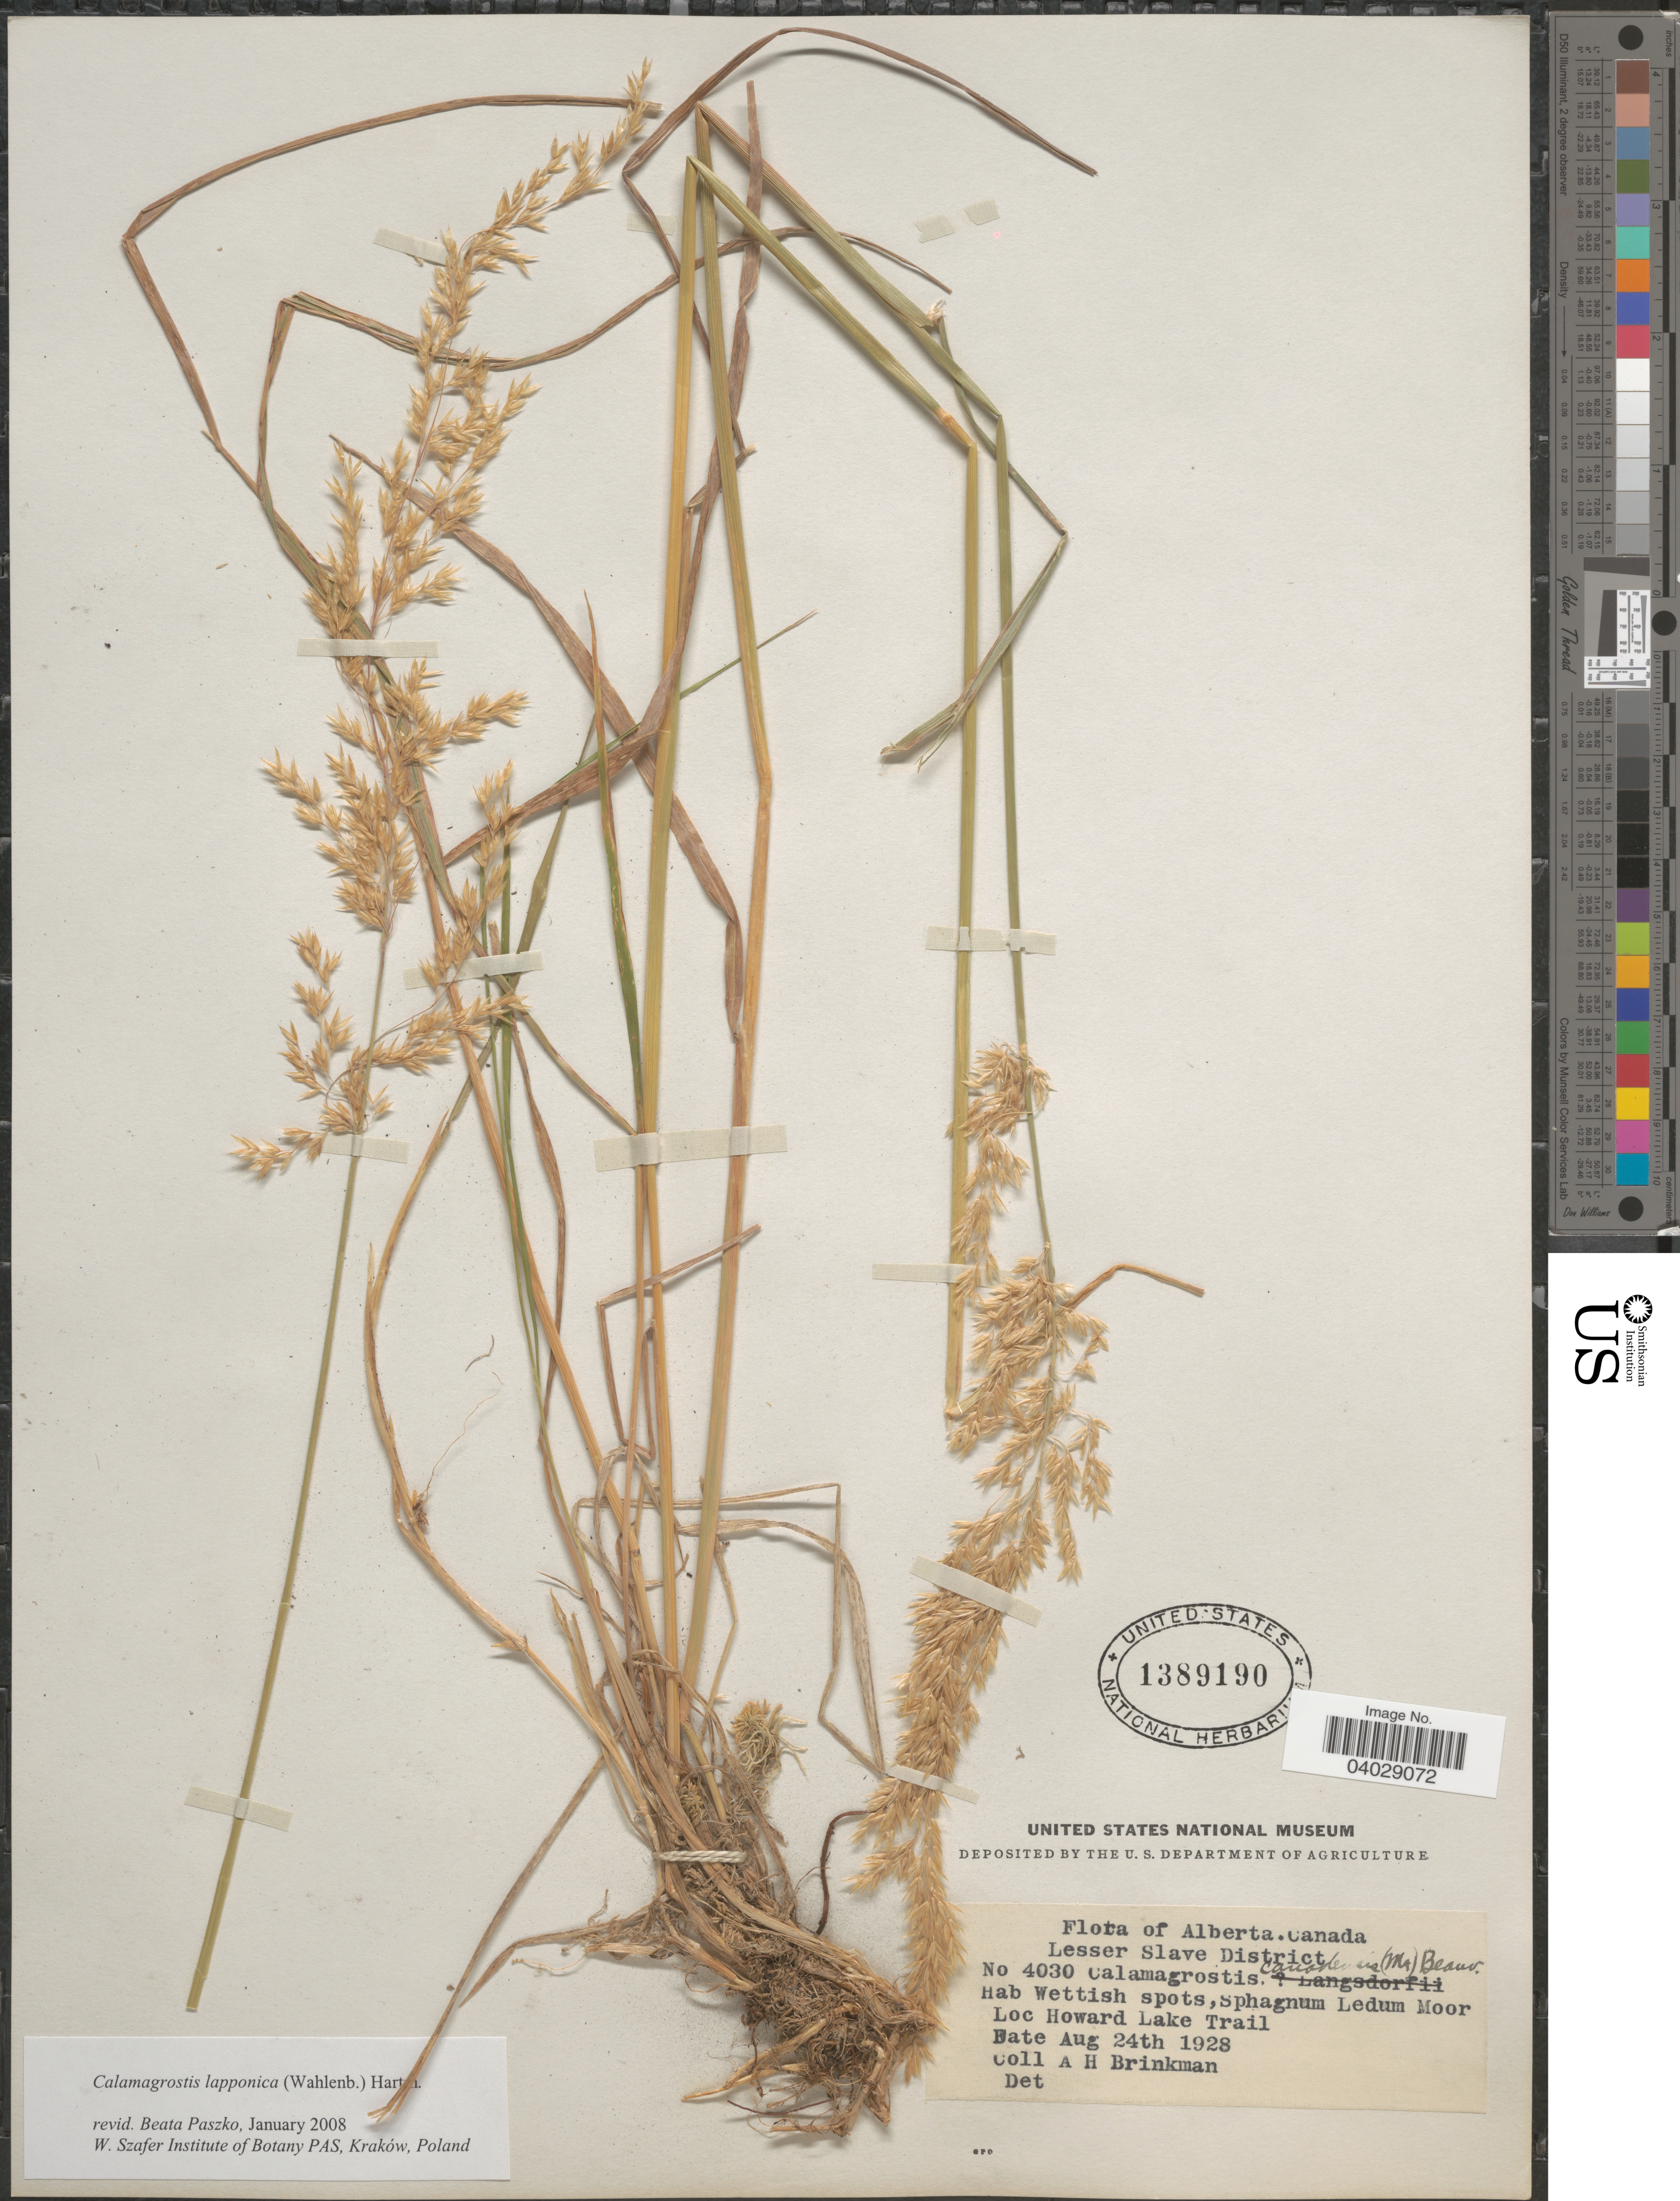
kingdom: Plantae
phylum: Tracheophyta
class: Liliopsida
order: Poales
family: Poaceae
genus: Calamagrostis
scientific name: Calamagrostis lapponica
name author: (Wahlenb.) Hartm.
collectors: A. Brinkman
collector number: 4030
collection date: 1928-08-24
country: Canada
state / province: Alberta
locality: Lesser Slave District. Howard Lake Trail.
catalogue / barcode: US 1389190